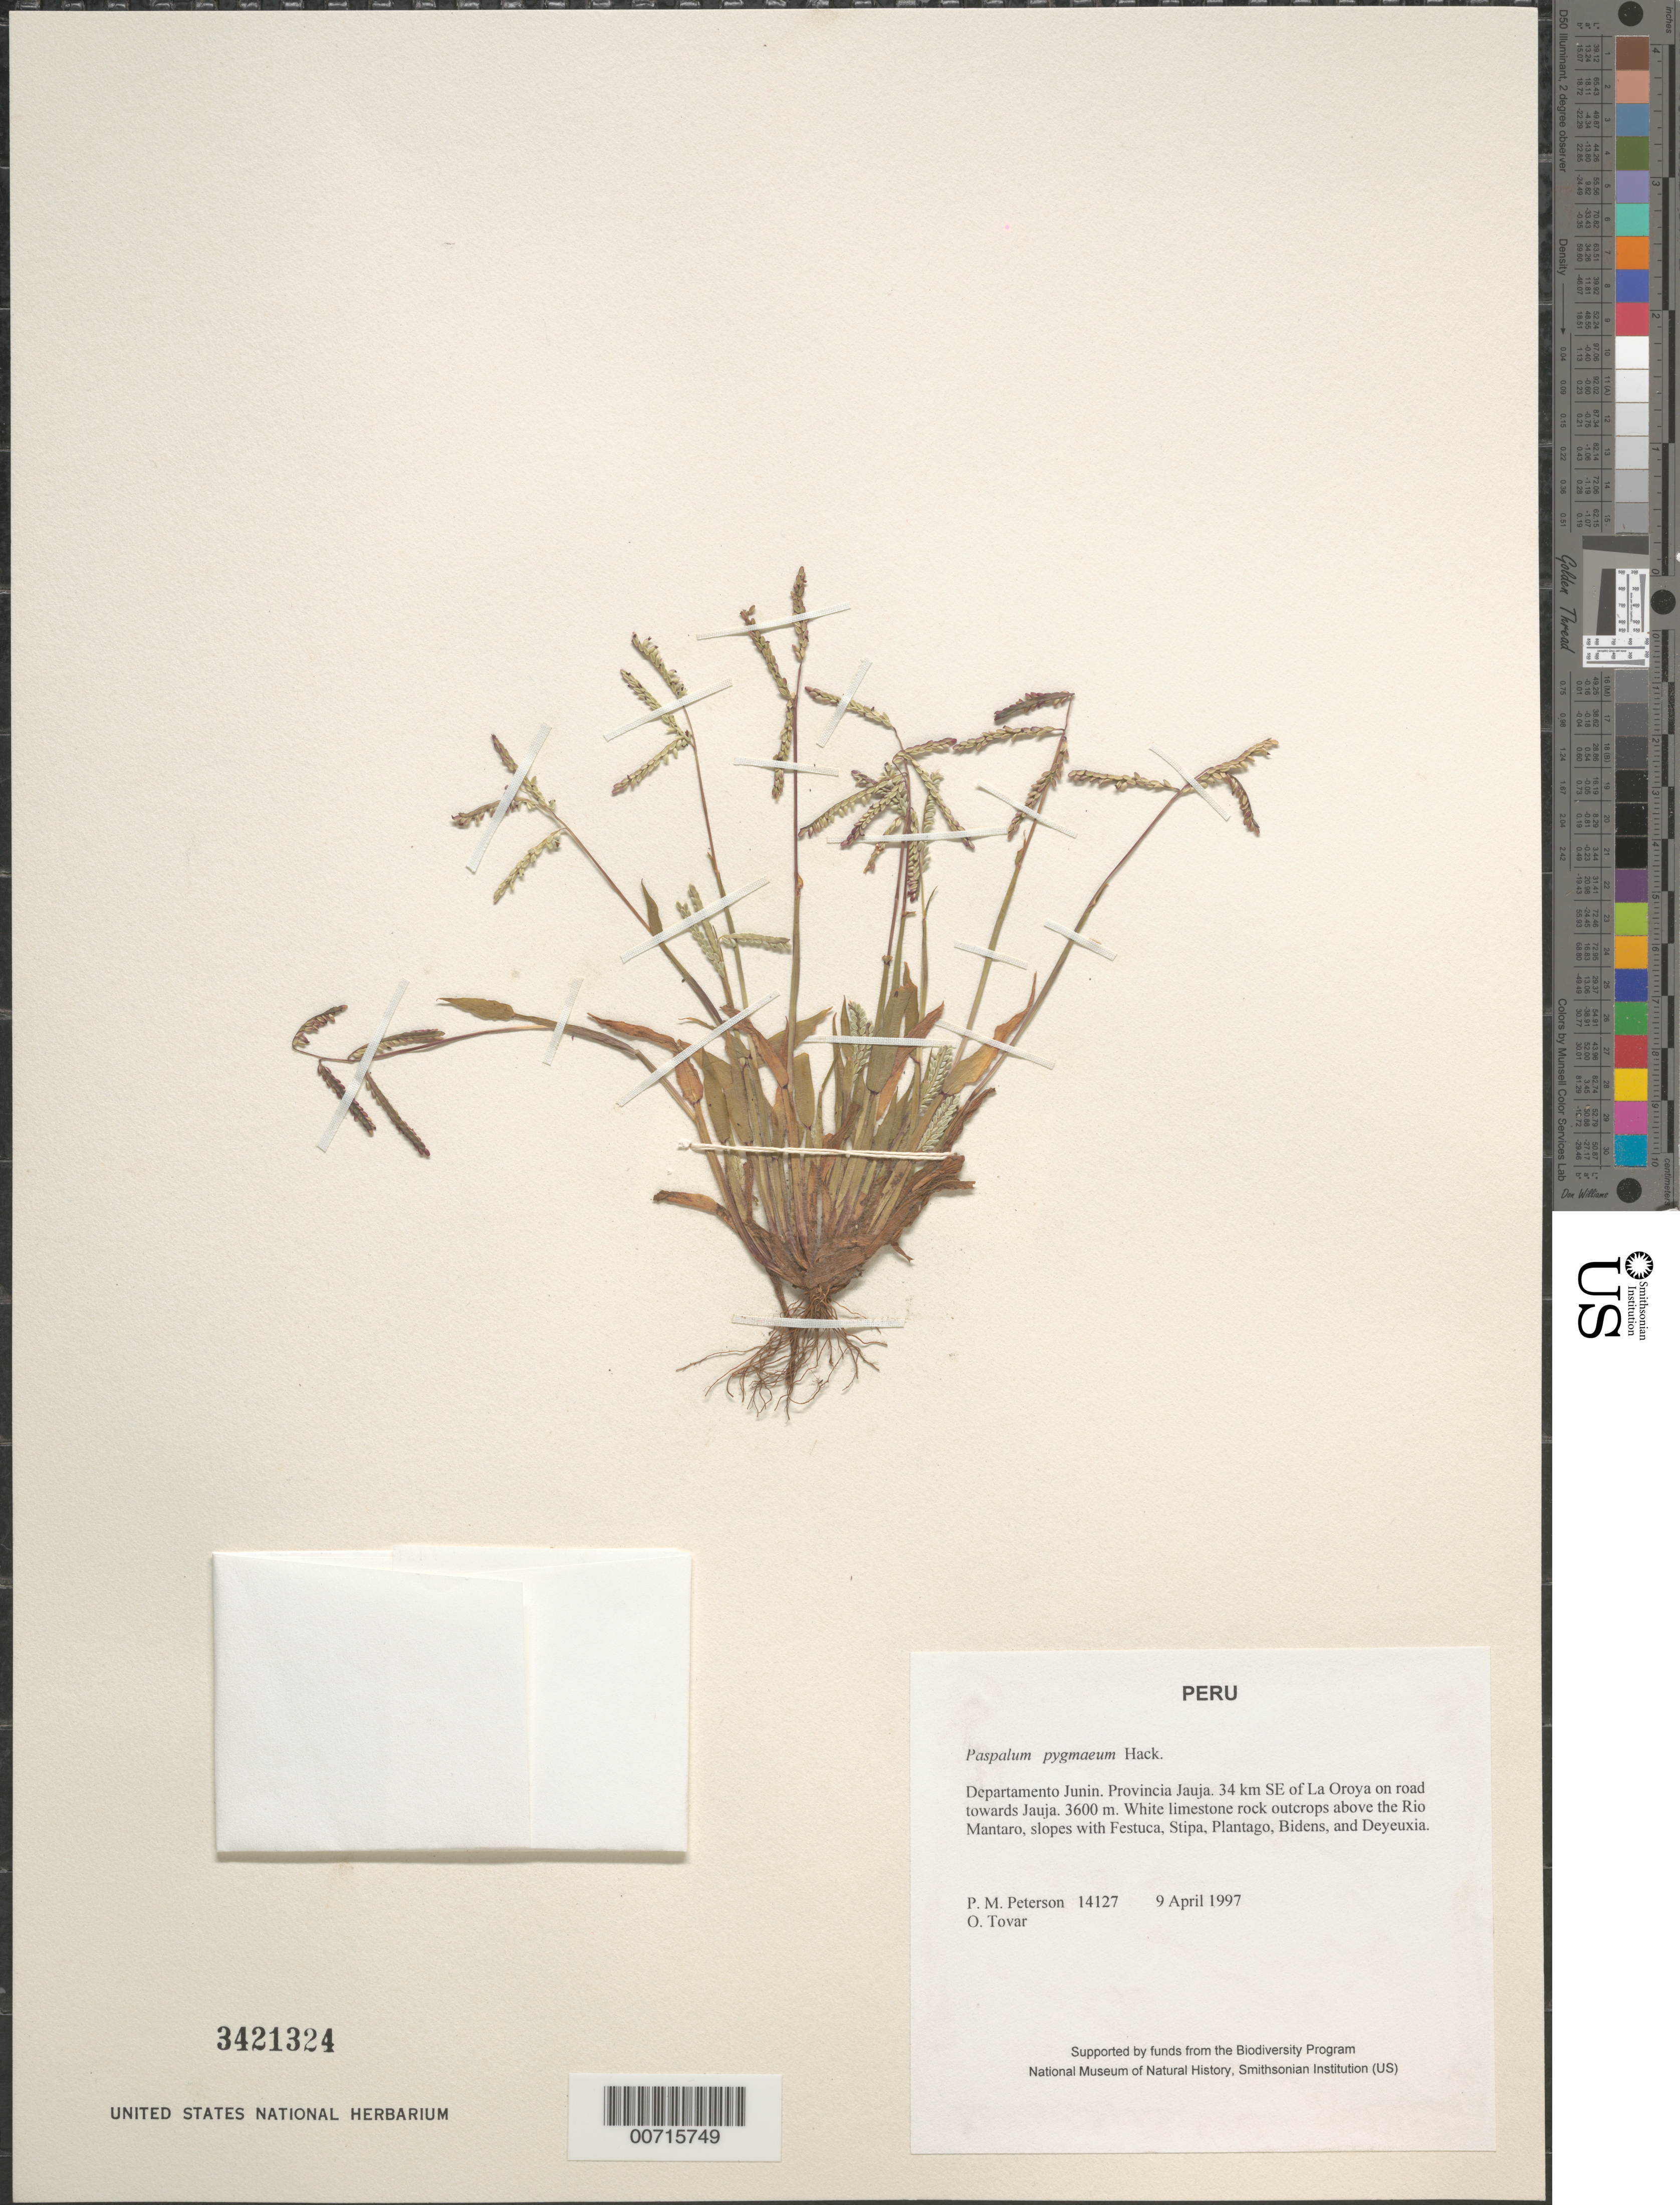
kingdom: Plantae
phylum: Tracheophyta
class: Liliopsida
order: Poales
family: Poaceae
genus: Paspalum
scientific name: Paspalum pygmaeum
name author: Hack.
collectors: P. M. Peterson & Ó. Tovar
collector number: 14127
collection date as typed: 09 Apr 1997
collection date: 1997-04-09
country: Peru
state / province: Junín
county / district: Jauja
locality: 34 km SE of La Oroya on road towards Jauja.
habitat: White limestone rock outcrops above the Rio Mantaro, slopes with Festuca, Stipa, Plantago, Bidens, and Deyeuxia.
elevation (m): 3600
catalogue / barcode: US 3421324